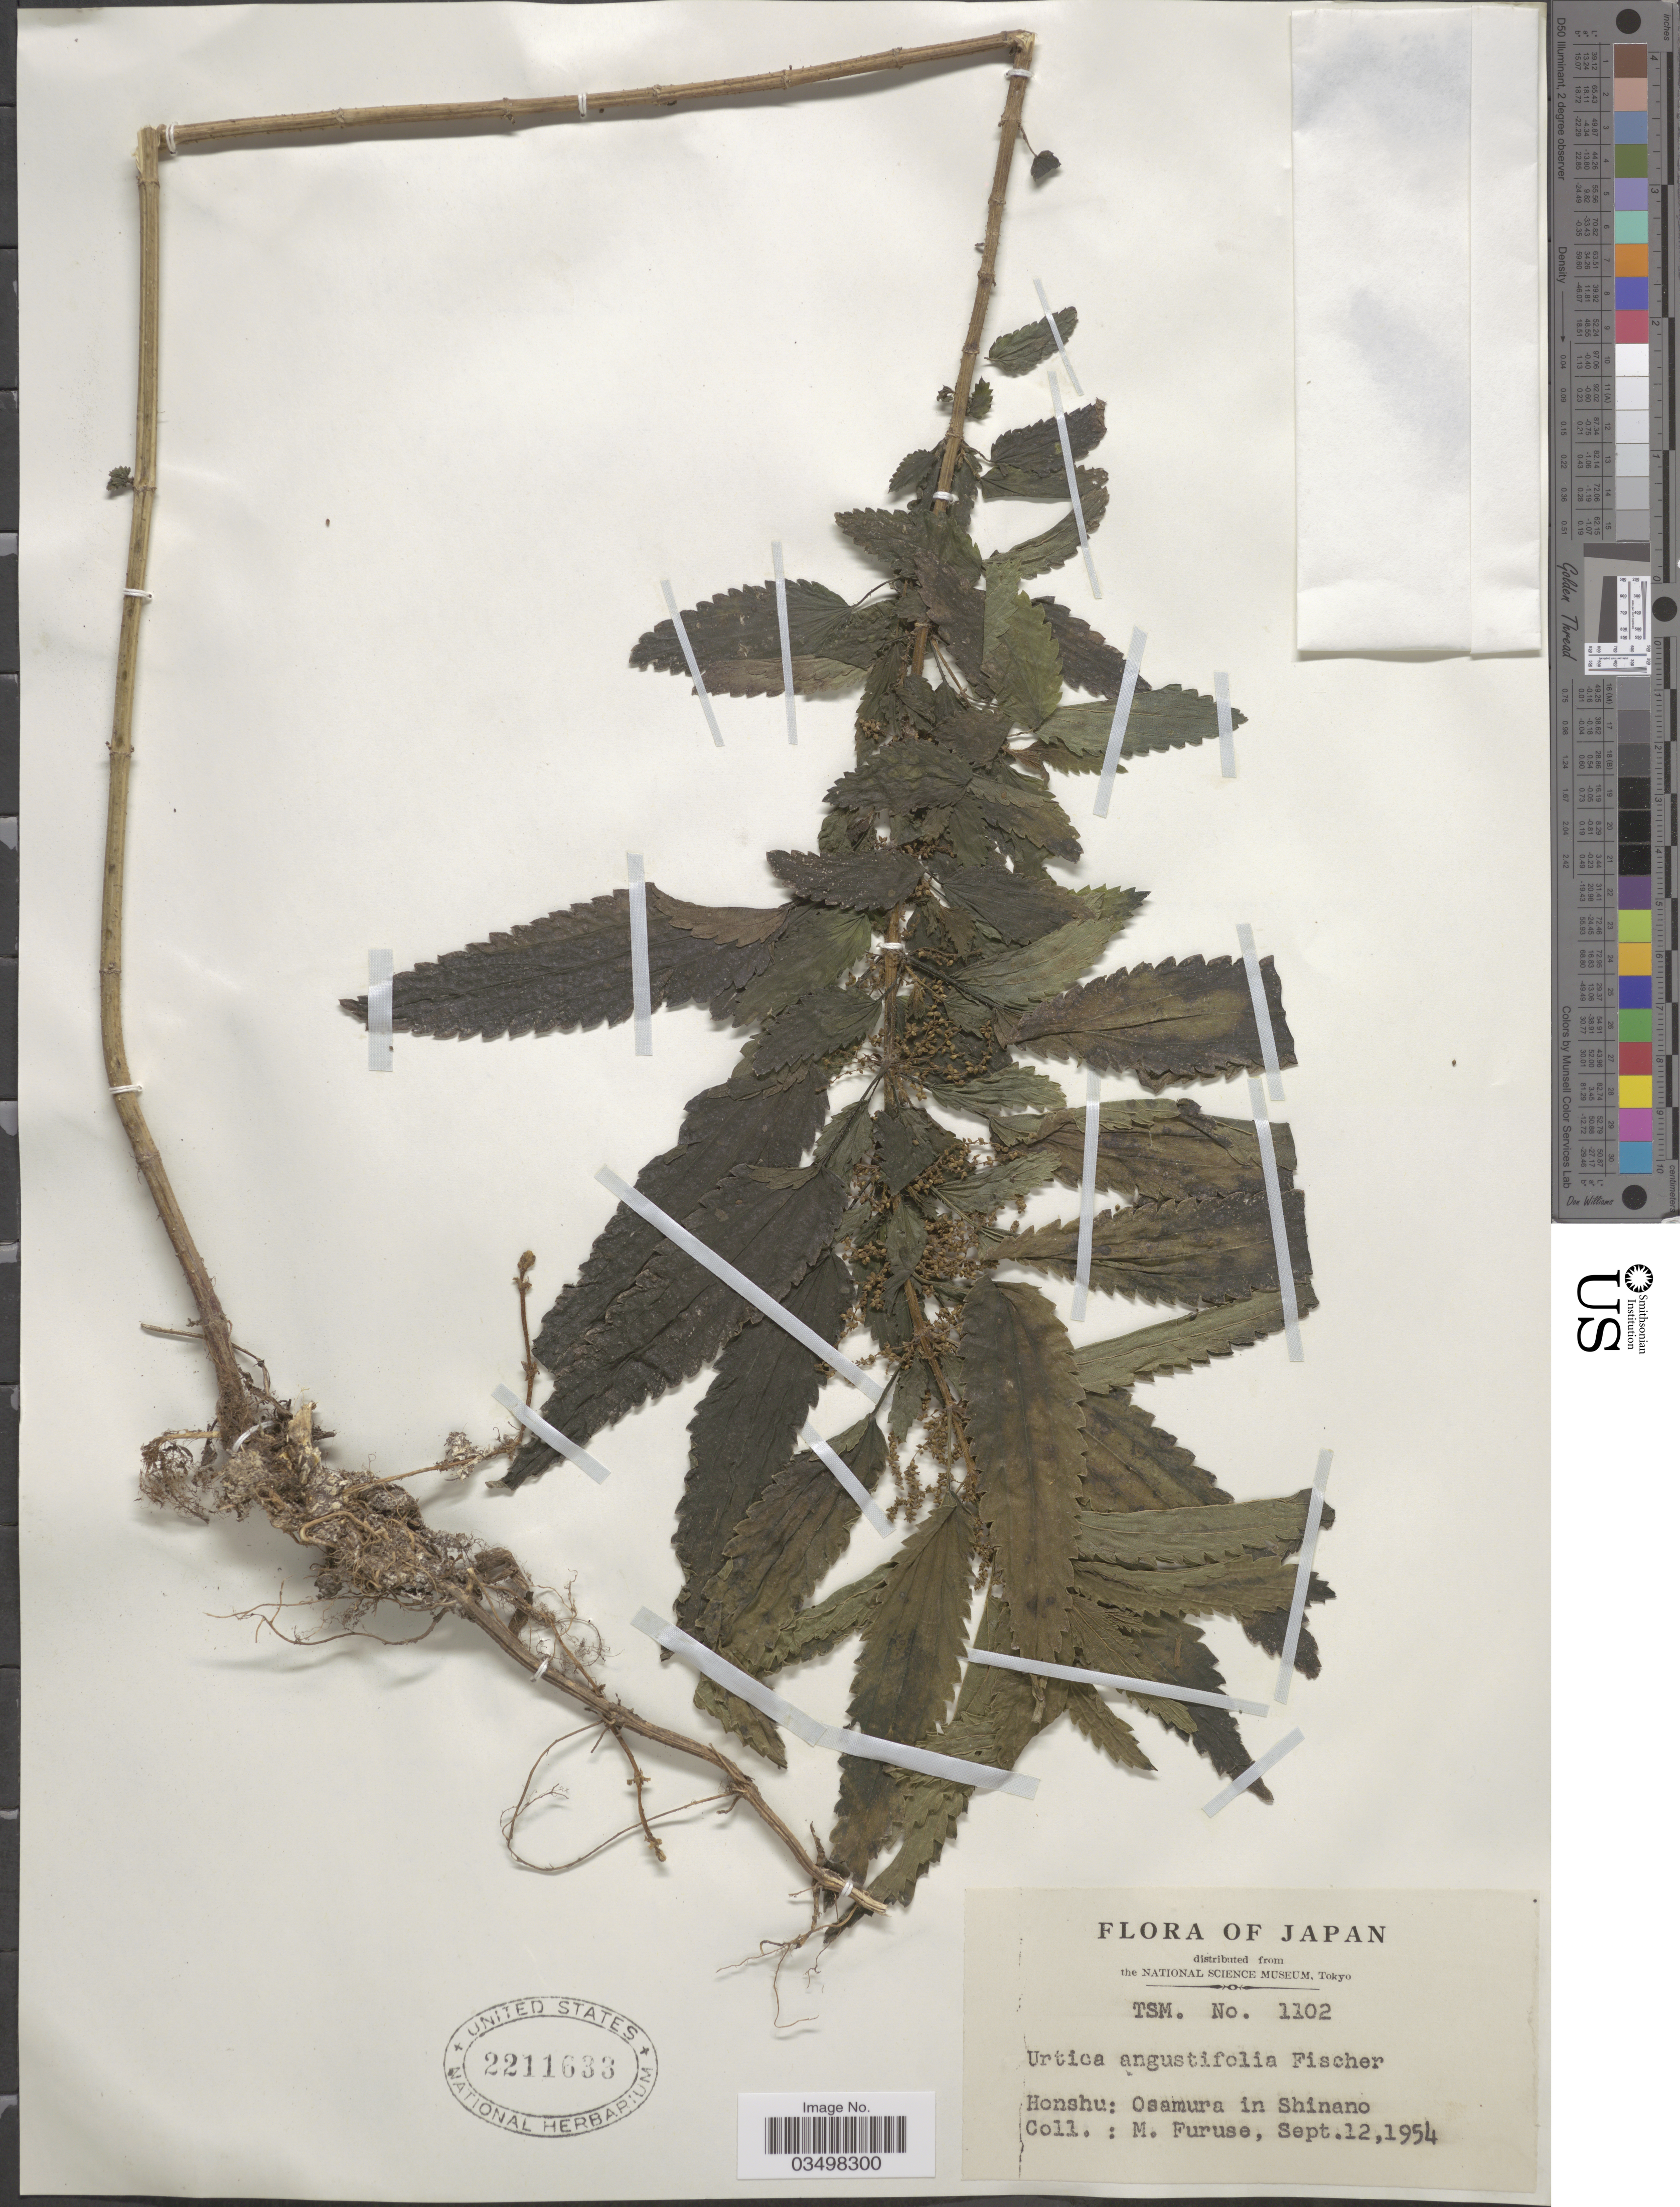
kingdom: Plantae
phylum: Tracheophyta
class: Magnoliopsida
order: Rosales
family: Urticaceae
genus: Urtica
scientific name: Urtica angustifolia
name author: Fisch. ex Hornem.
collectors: M. Furuse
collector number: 1102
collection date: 1954-09-12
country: Japan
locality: Honshu: Osamura in Shinano.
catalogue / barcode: US 2211633